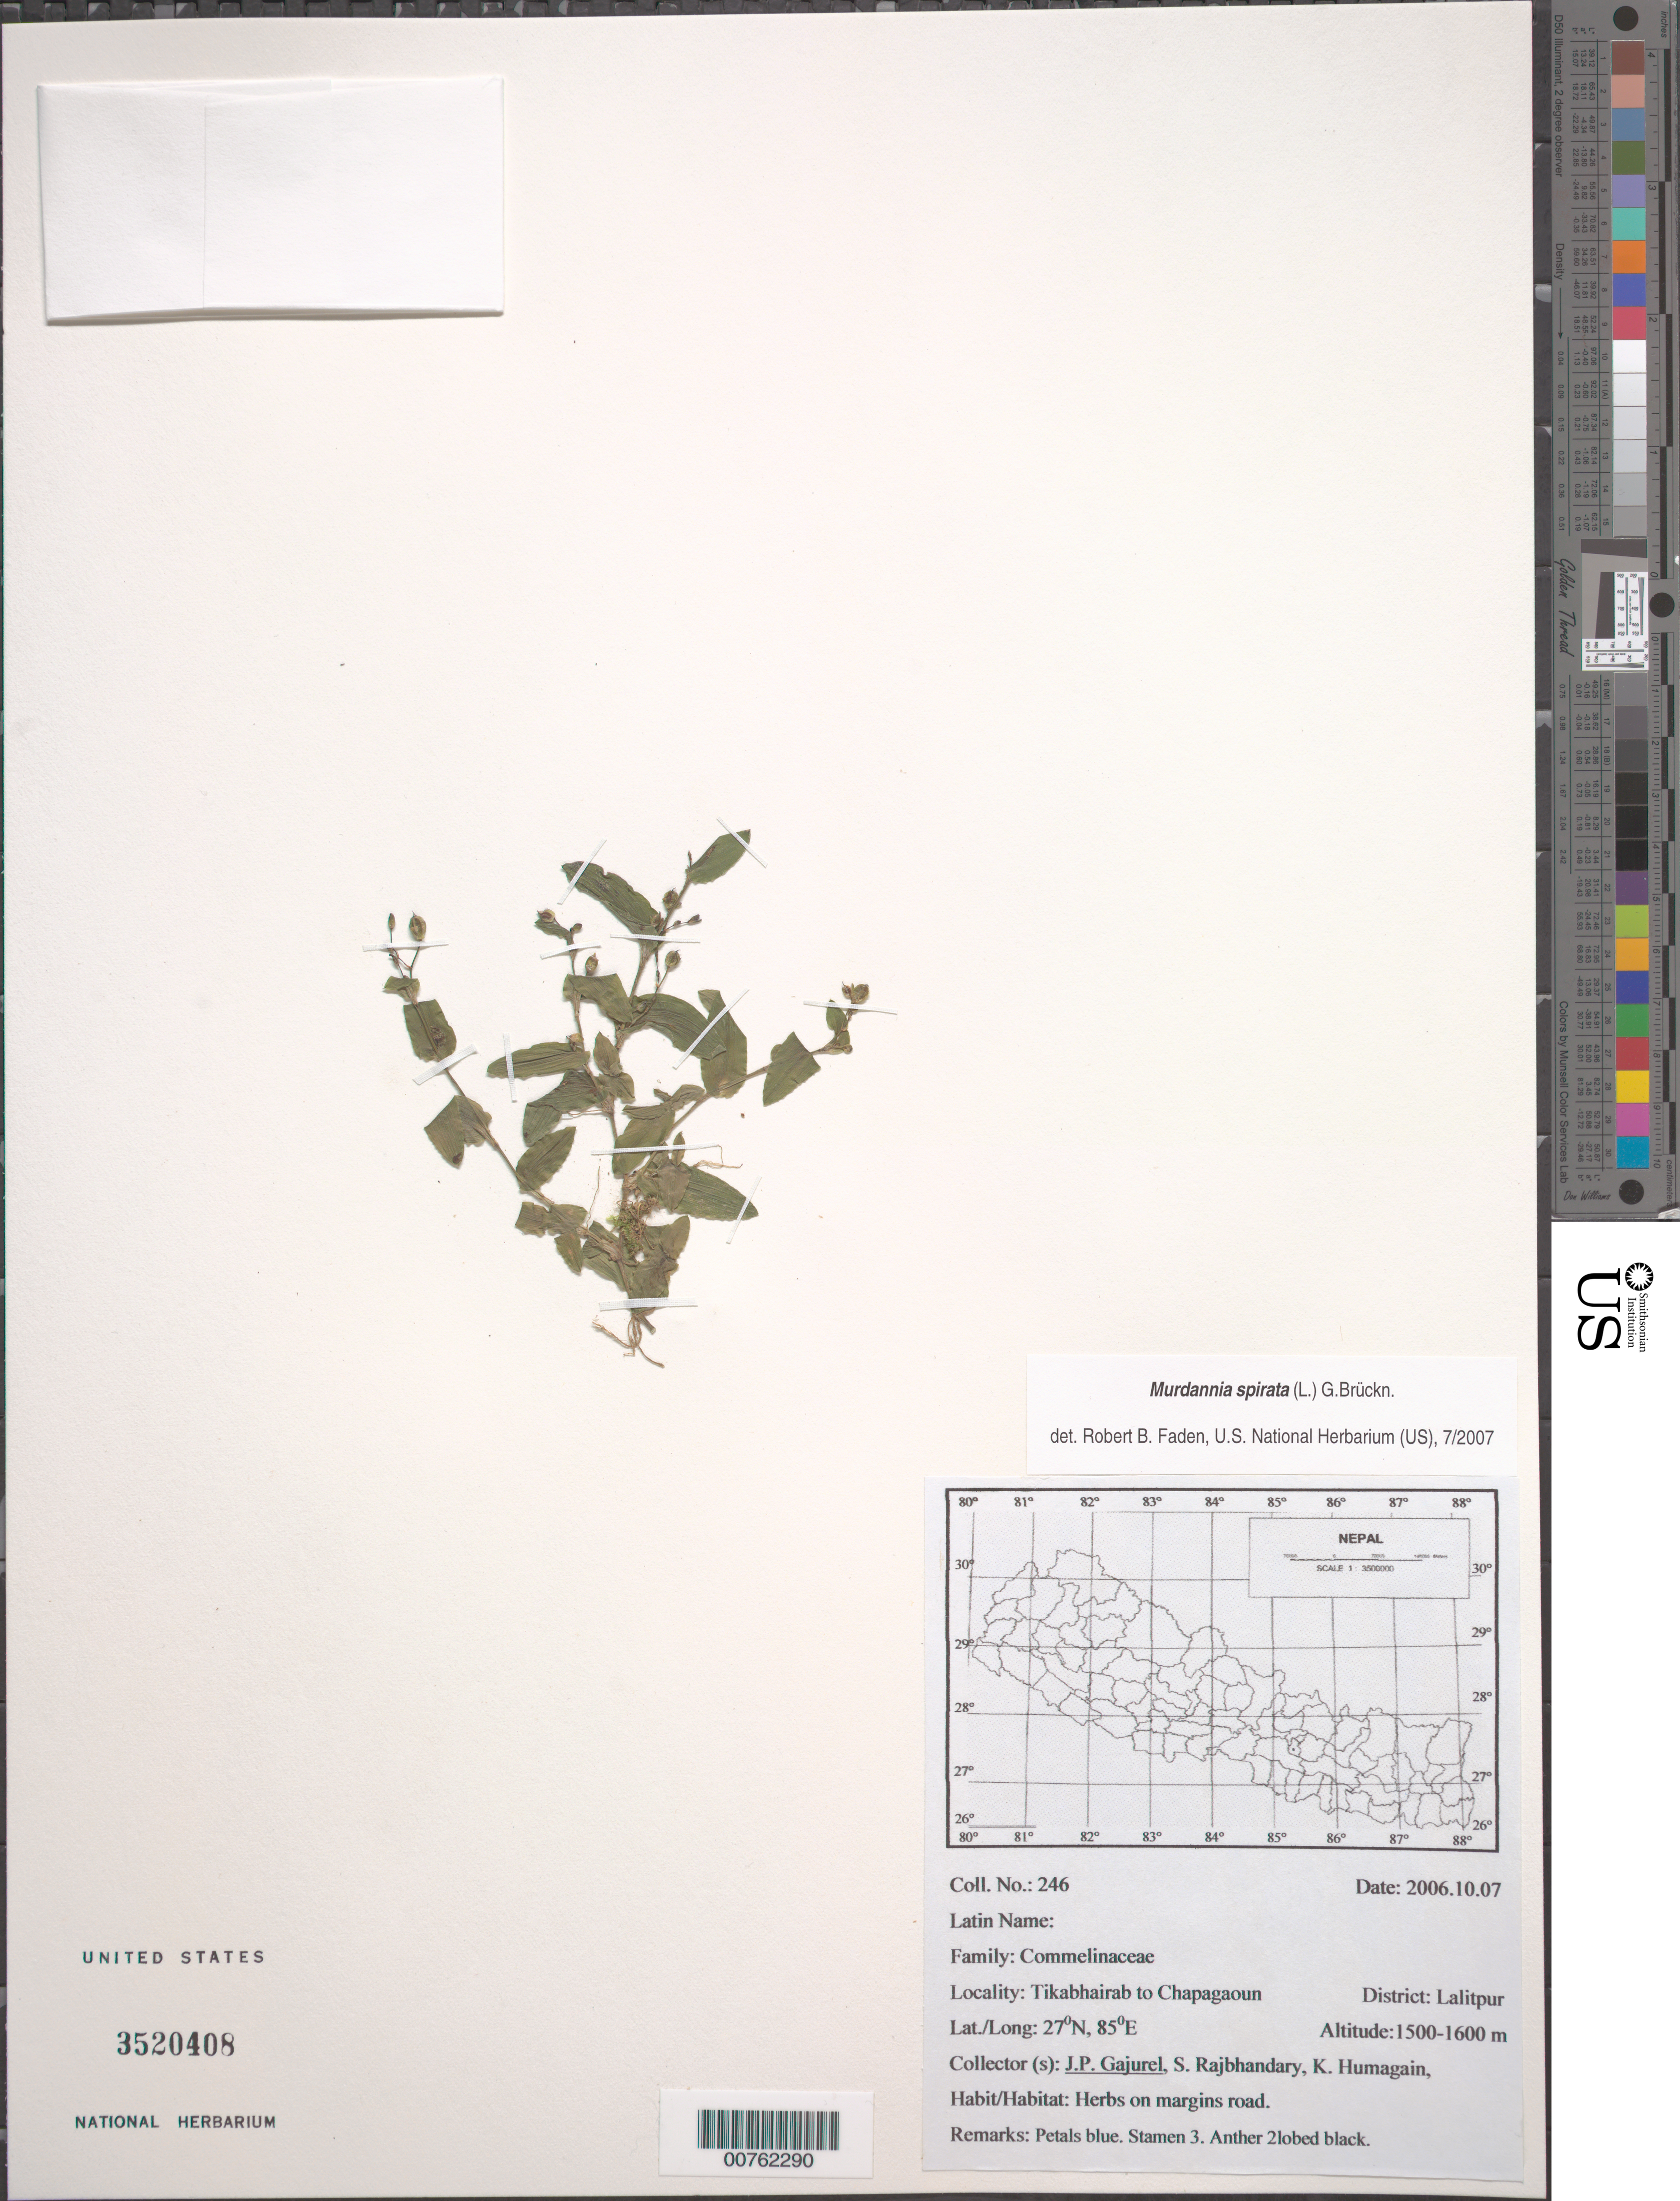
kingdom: Plantae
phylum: Tracheophyta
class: Liliopsida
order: Commelinales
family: Commelinaceae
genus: Murdannia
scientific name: Murdannia spirata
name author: (L.) G. Brückn.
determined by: Faden, Robert B., (US), Smithsonian Institution - National Museum of Natural History (UNITED STATES)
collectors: J. Gajurel, S. Rajbhandary & K. Humagain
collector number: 246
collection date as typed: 07 Oct 2006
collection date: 2006-10-07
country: Nepal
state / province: Bagmati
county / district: Lalitpur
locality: Tikabhairab to Chapagaoun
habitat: Herbs on margins road.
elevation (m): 1500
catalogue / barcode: US 3520408